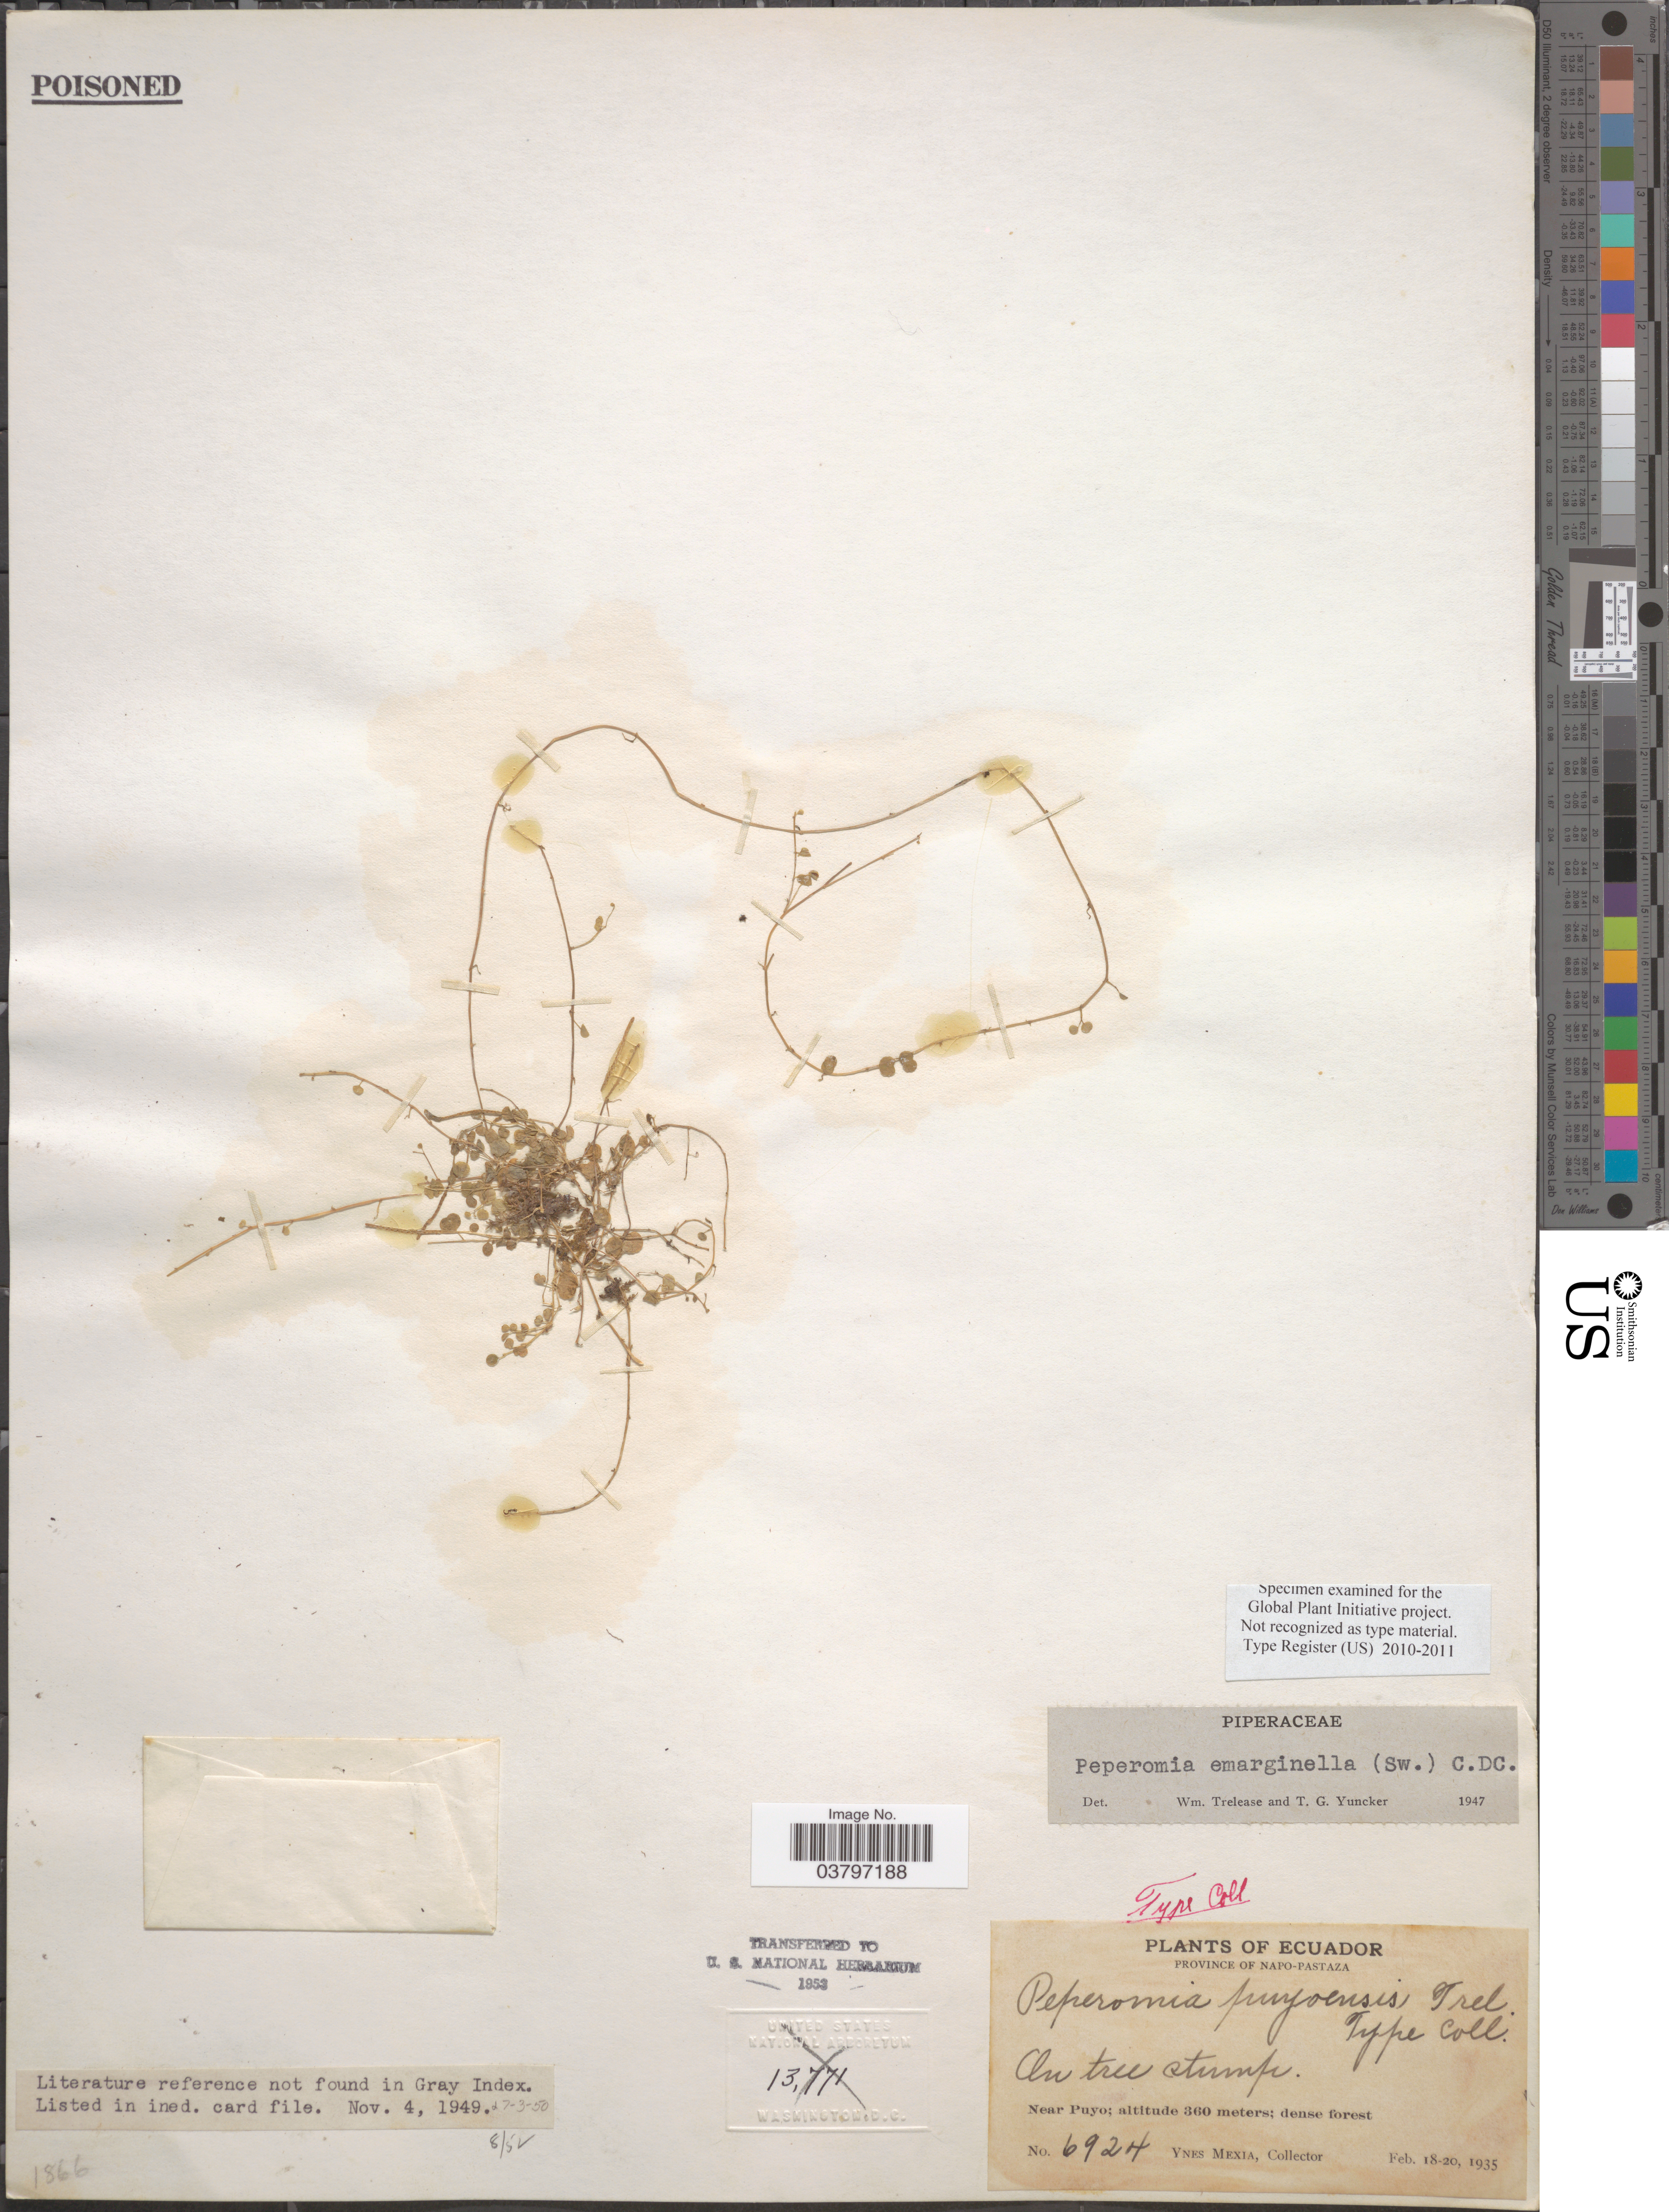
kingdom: Plantae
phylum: Tracheophyta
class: Magnoliopsida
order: Piperales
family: Piperaceae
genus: Peperomia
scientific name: Peperomia emarginella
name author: (Sw. ex Wikstr.) C. DC.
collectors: Y. Mexia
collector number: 6924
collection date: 1935-02-18/1935-02-20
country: Ecuador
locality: Province of Napo-Pastaza. Near Puyo.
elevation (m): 360